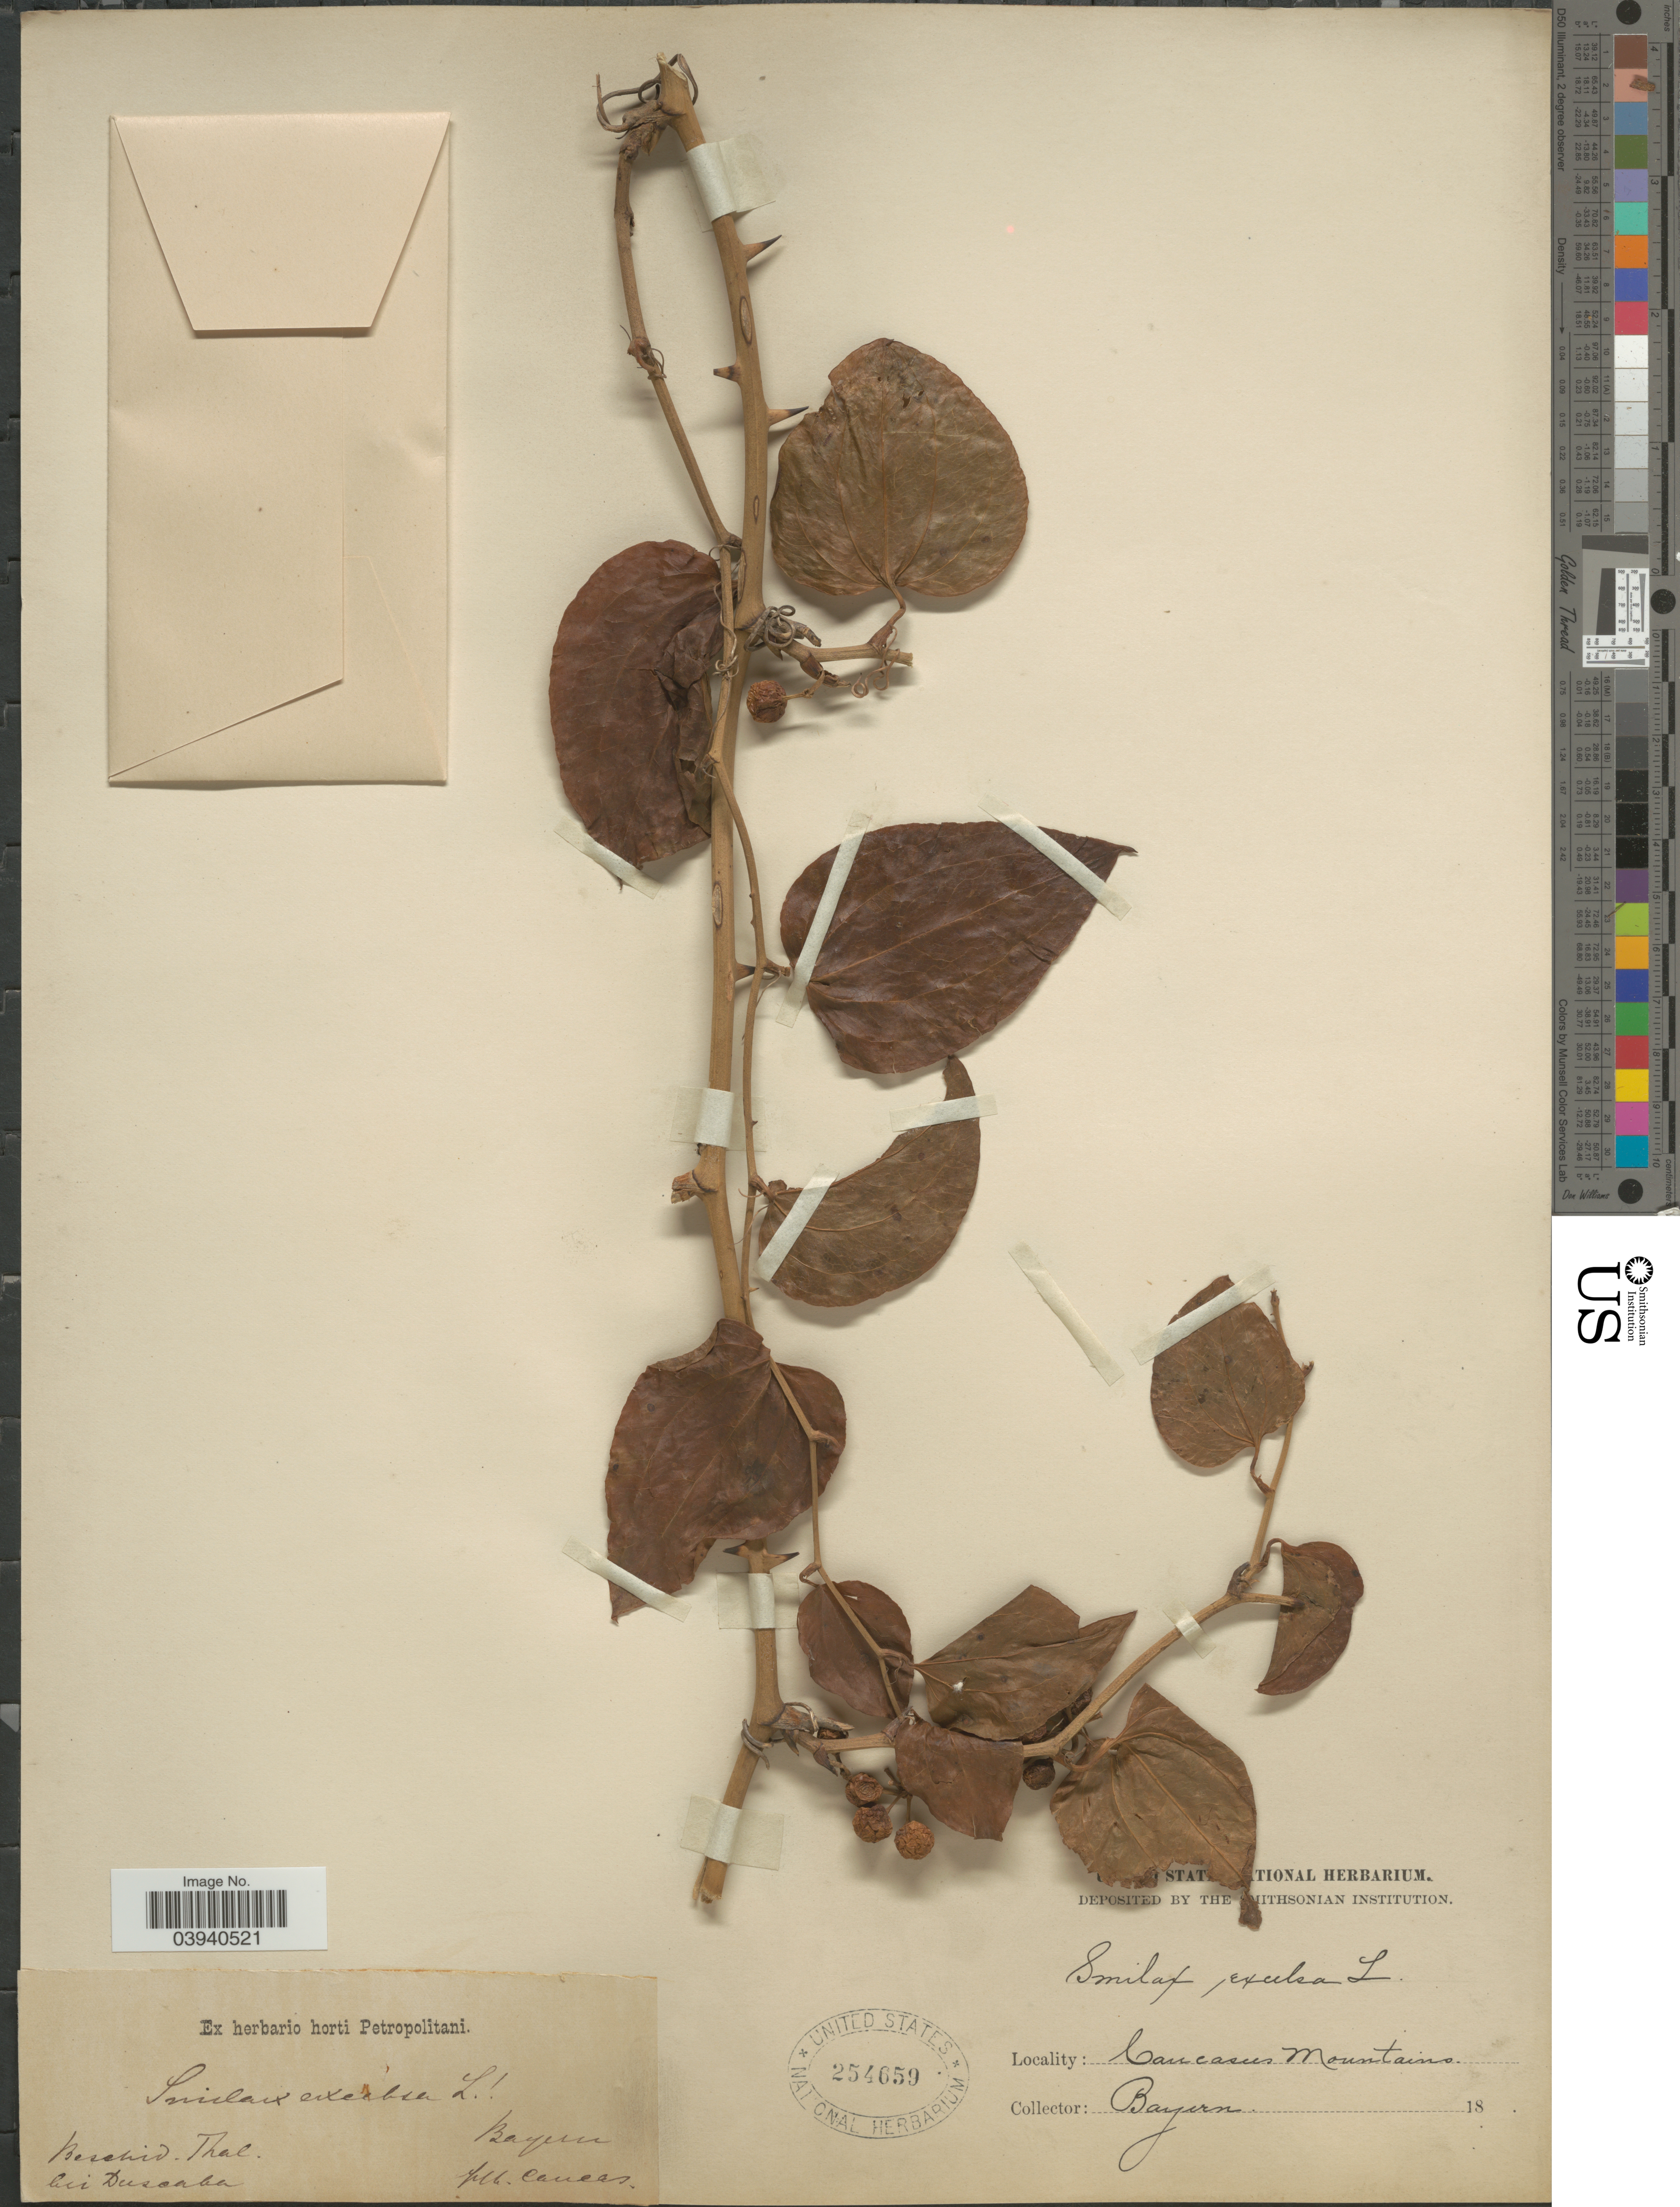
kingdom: Plantae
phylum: Tracheophyta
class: Liliopsida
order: Liliales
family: Smilacaceae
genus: Smilax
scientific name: Smilax excelsa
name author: L.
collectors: ex Herb. Horti Bot. Petropolitani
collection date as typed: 18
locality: Beschid. Thal. bei Duscaba. [interpreted] Caucas. Caucasus Mountains.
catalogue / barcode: US 254659